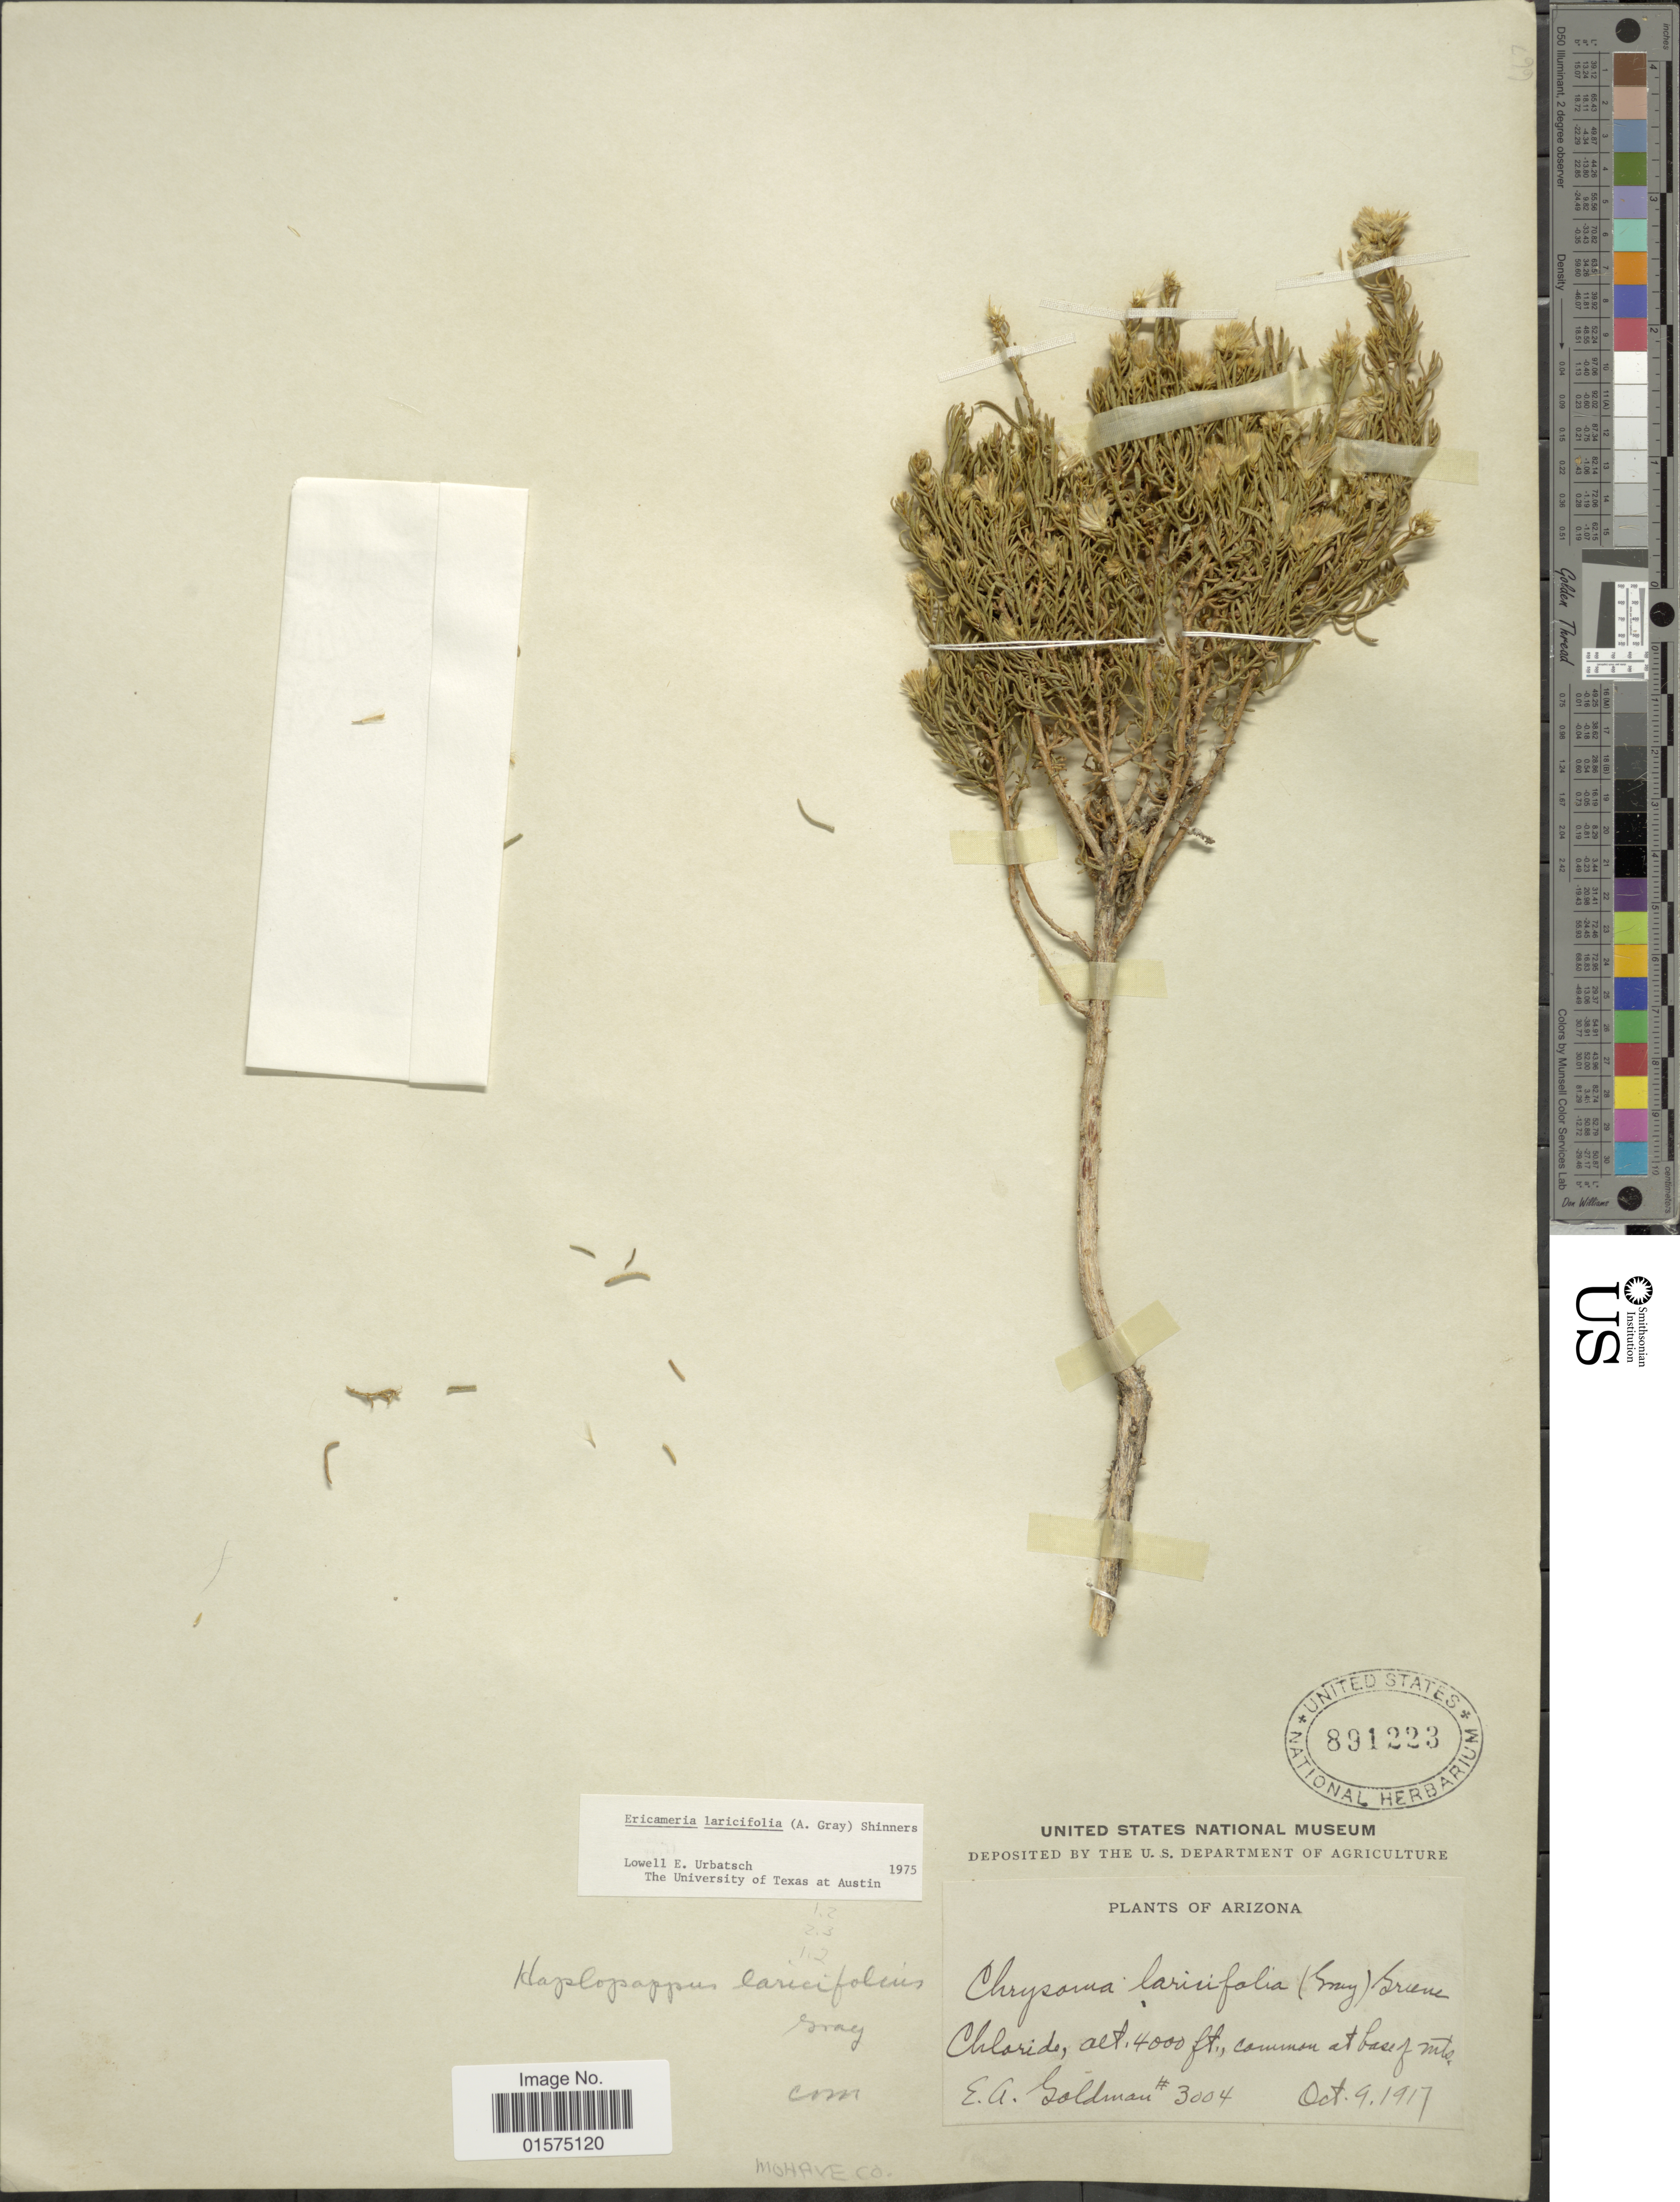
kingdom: Plantae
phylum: Tracheophyta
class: Magnoliopsida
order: Asterales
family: Asteraceae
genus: Ericameria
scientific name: Ericameria laricifolia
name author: (A. Gray) Shinners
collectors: E. A. Goldman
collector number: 3004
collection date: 1917-10-09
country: United States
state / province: Arizona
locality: Chloride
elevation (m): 1219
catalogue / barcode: US 891223